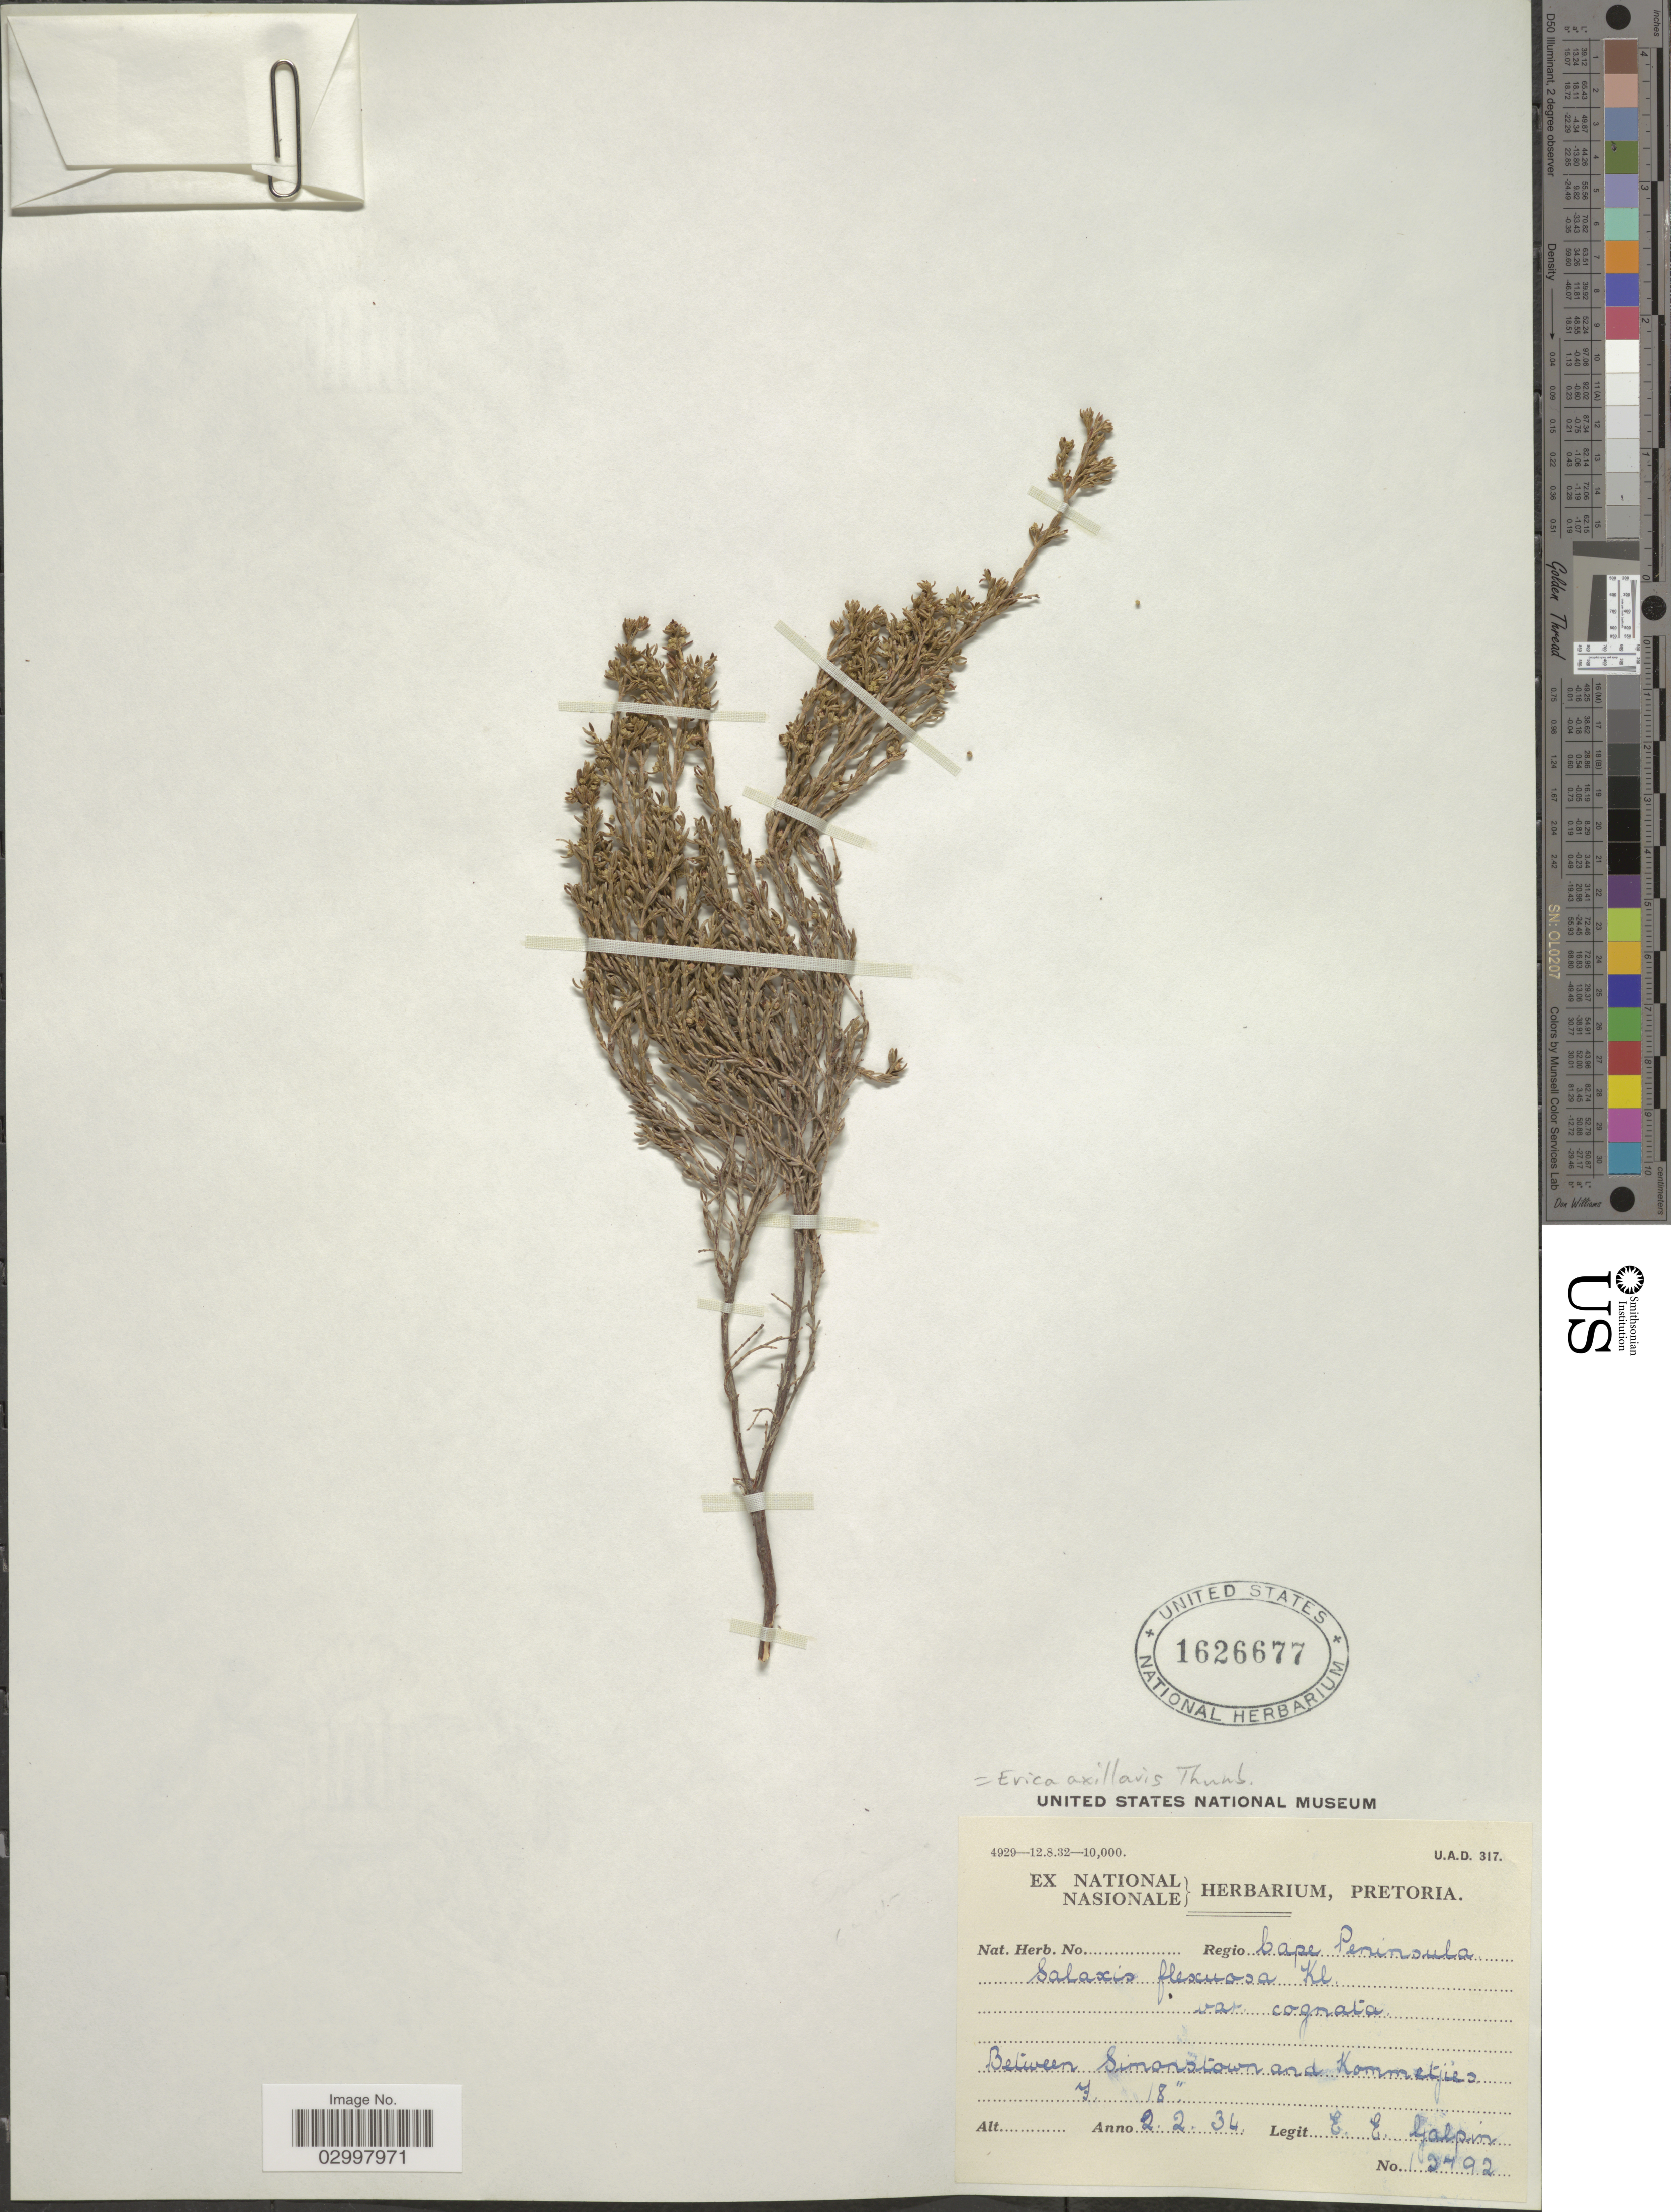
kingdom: Plantae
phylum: Tracheophyta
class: Magnoliopsida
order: Ericales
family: Ericaceae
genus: Erica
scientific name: Erica axillaris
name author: Thunb.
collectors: E. Galpin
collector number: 13492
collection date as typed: Transcribed d/m/y: 2/2/34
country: South Africa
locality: Regio Cape Peninsula. Between Simonstown and Kommetjies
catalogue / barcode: US 1626677